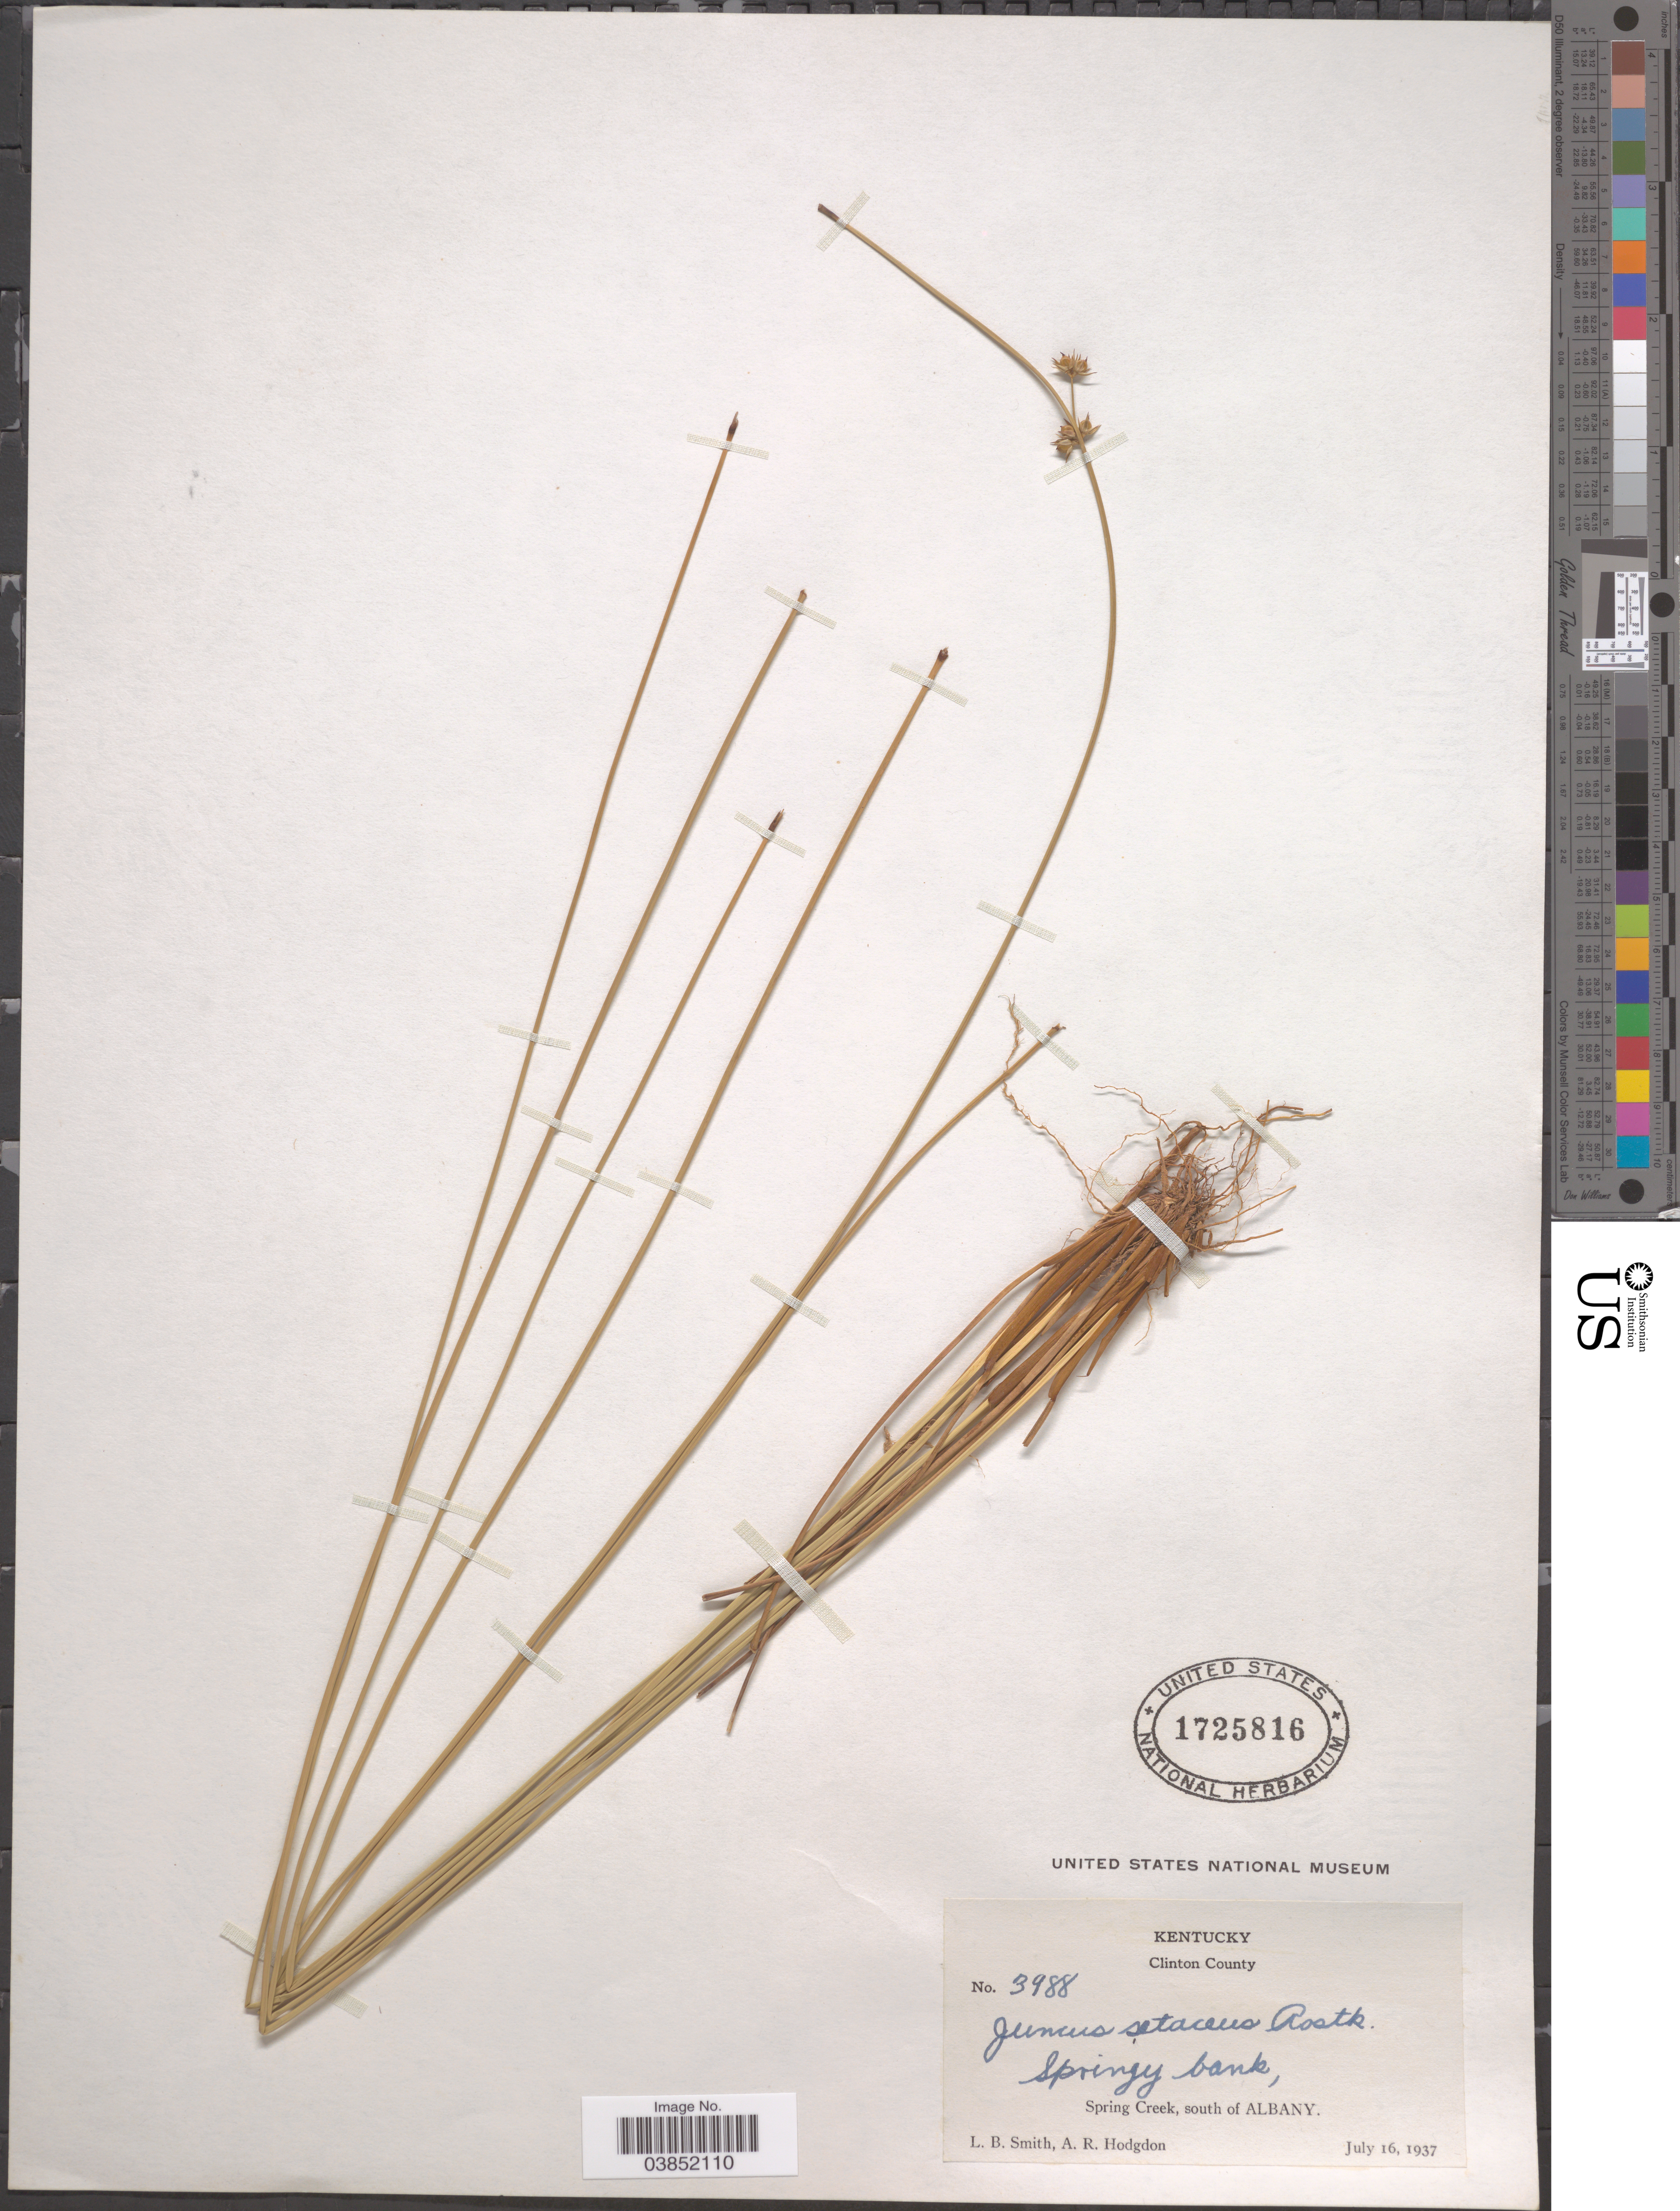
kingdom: Plantae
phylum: Tracheophyta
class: Liliopsida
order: Poales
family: Juncaceae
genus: Juncus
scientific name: Juncus coriaceus Mack.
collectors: L. Smith & A. R. Hodgdon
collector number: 3988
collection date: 1937-07-16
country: United States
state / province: Kentucky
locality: Clinton County. Spring Creek, south of Albany.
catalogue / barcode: US 1725816